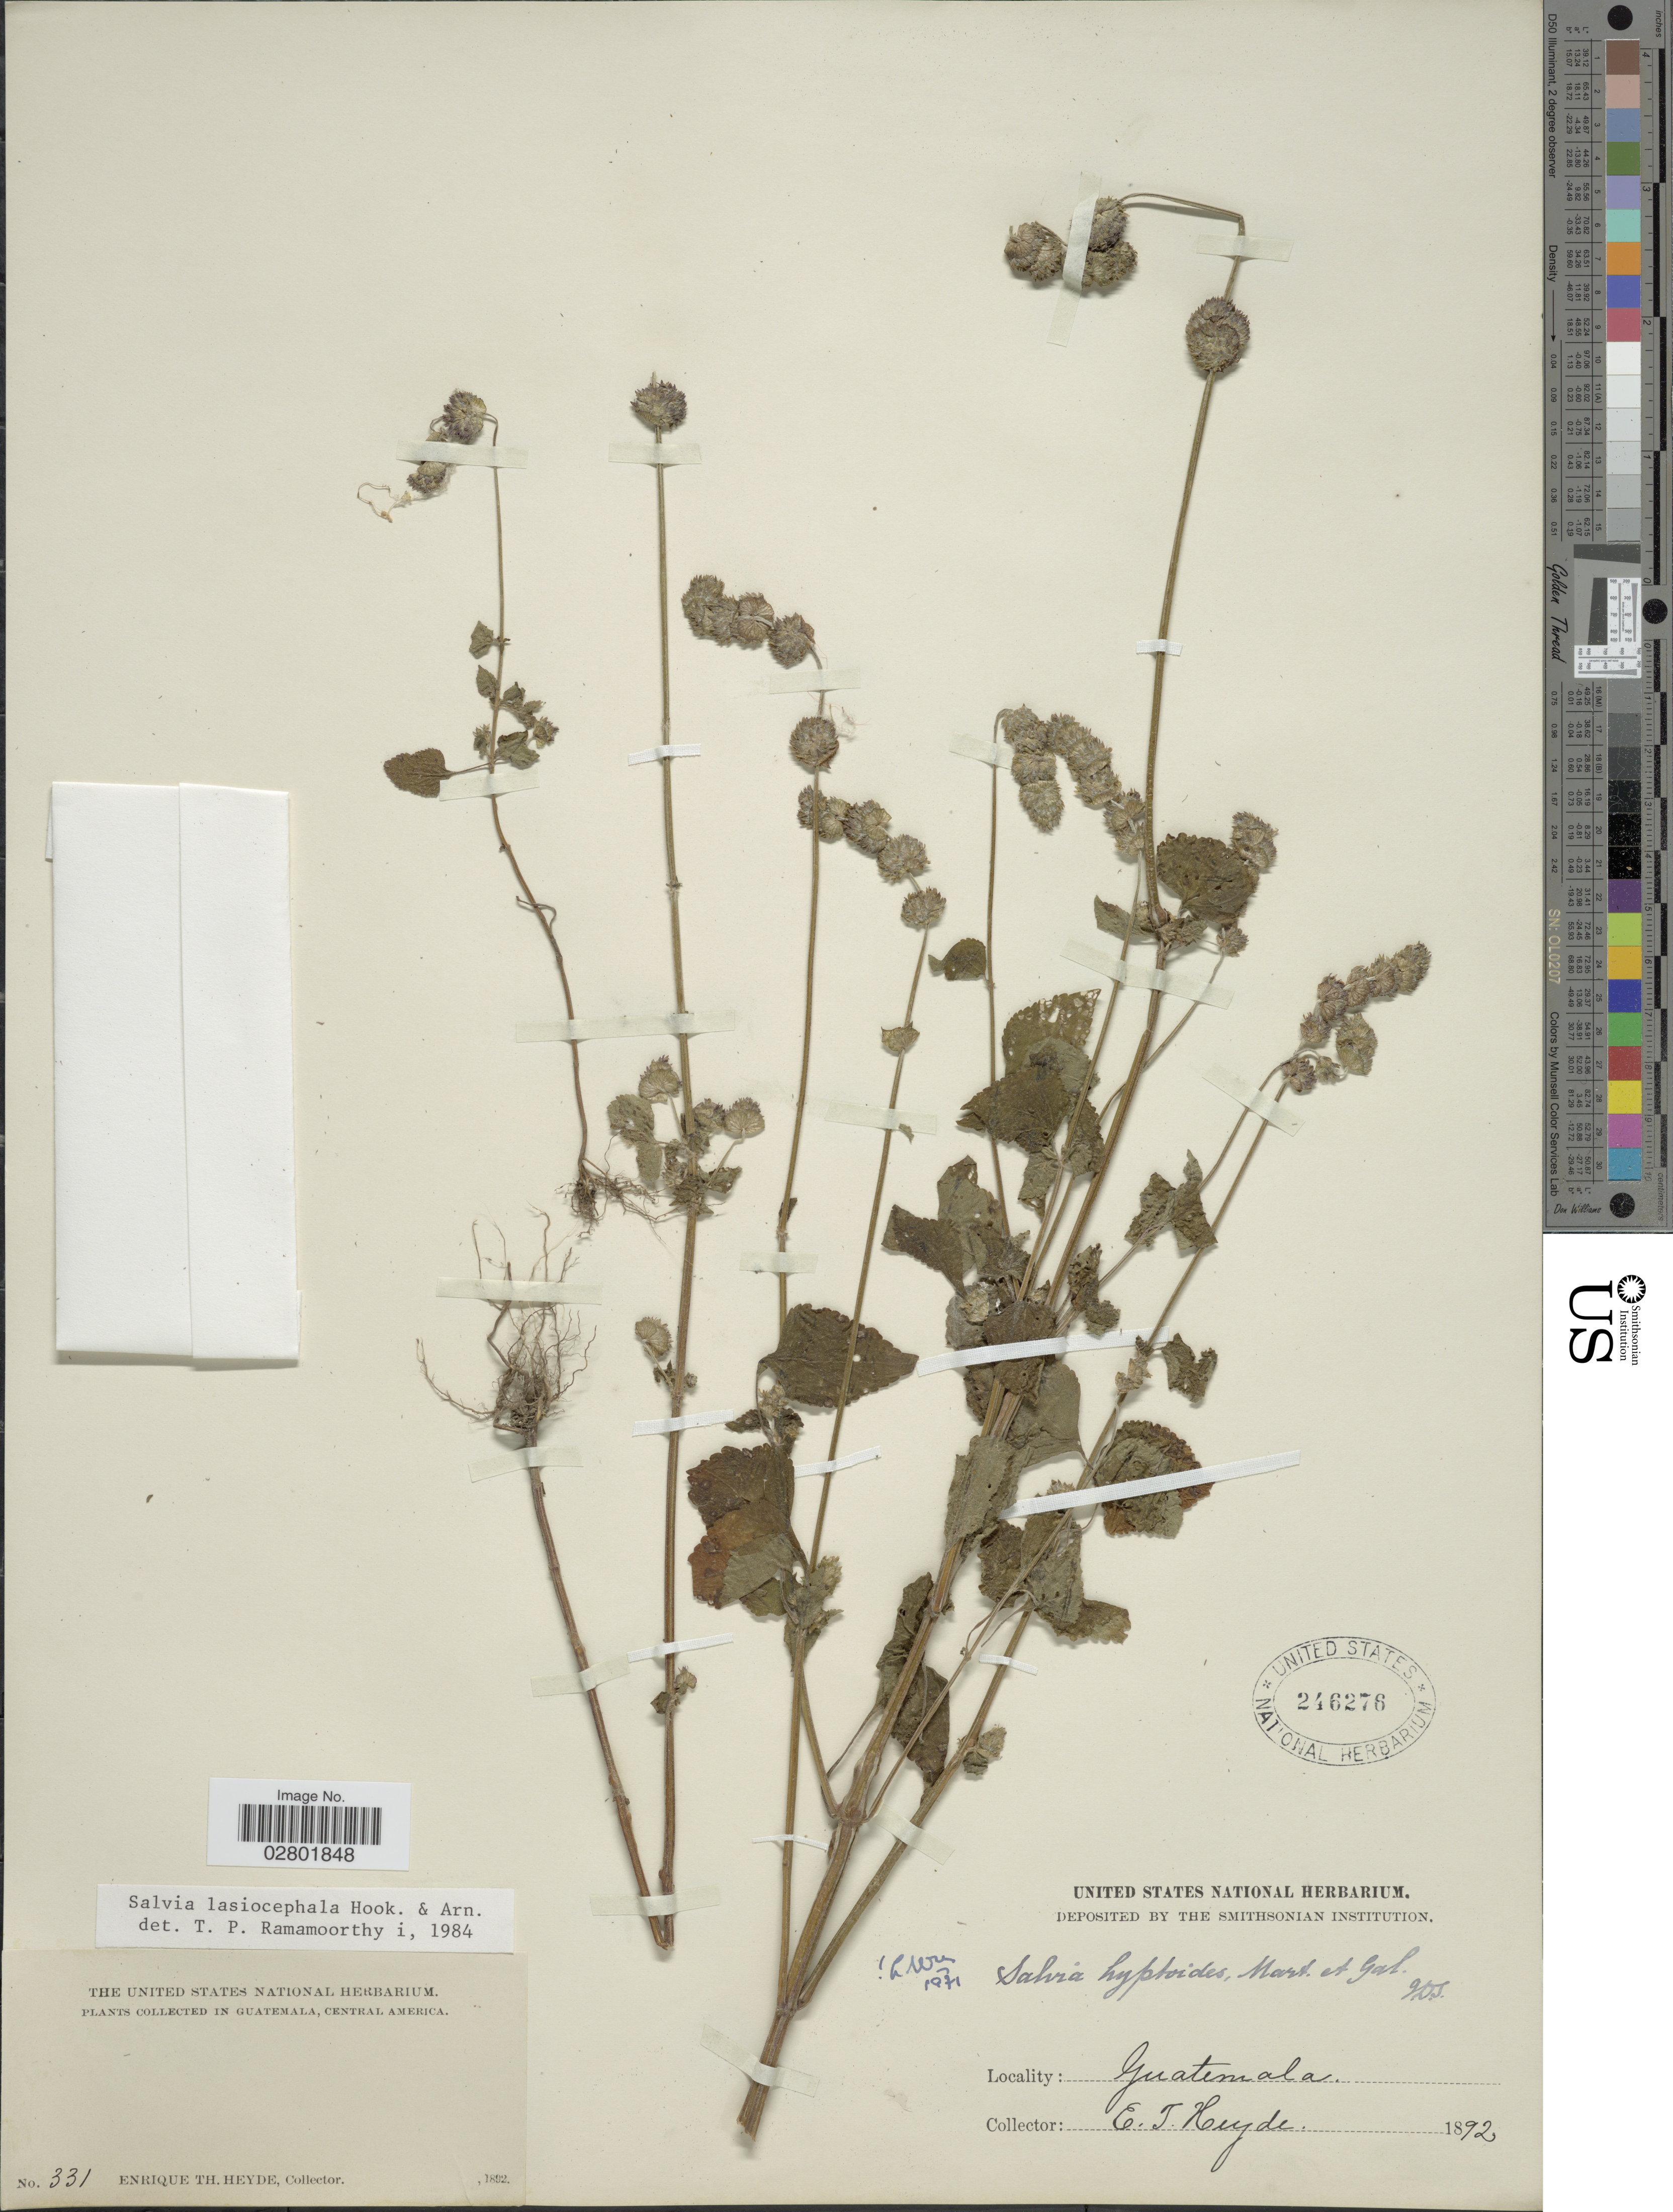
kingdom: Plantae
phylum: Tracheophyta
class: Magnoliopsida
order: Lamiales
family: Lamiaceae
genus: Salvia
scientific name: Salvia lasiocephala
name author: Hook. & Arn.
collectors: E. T. Heyde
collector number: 331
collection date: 1892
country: Guatemala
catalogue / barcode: US 246276